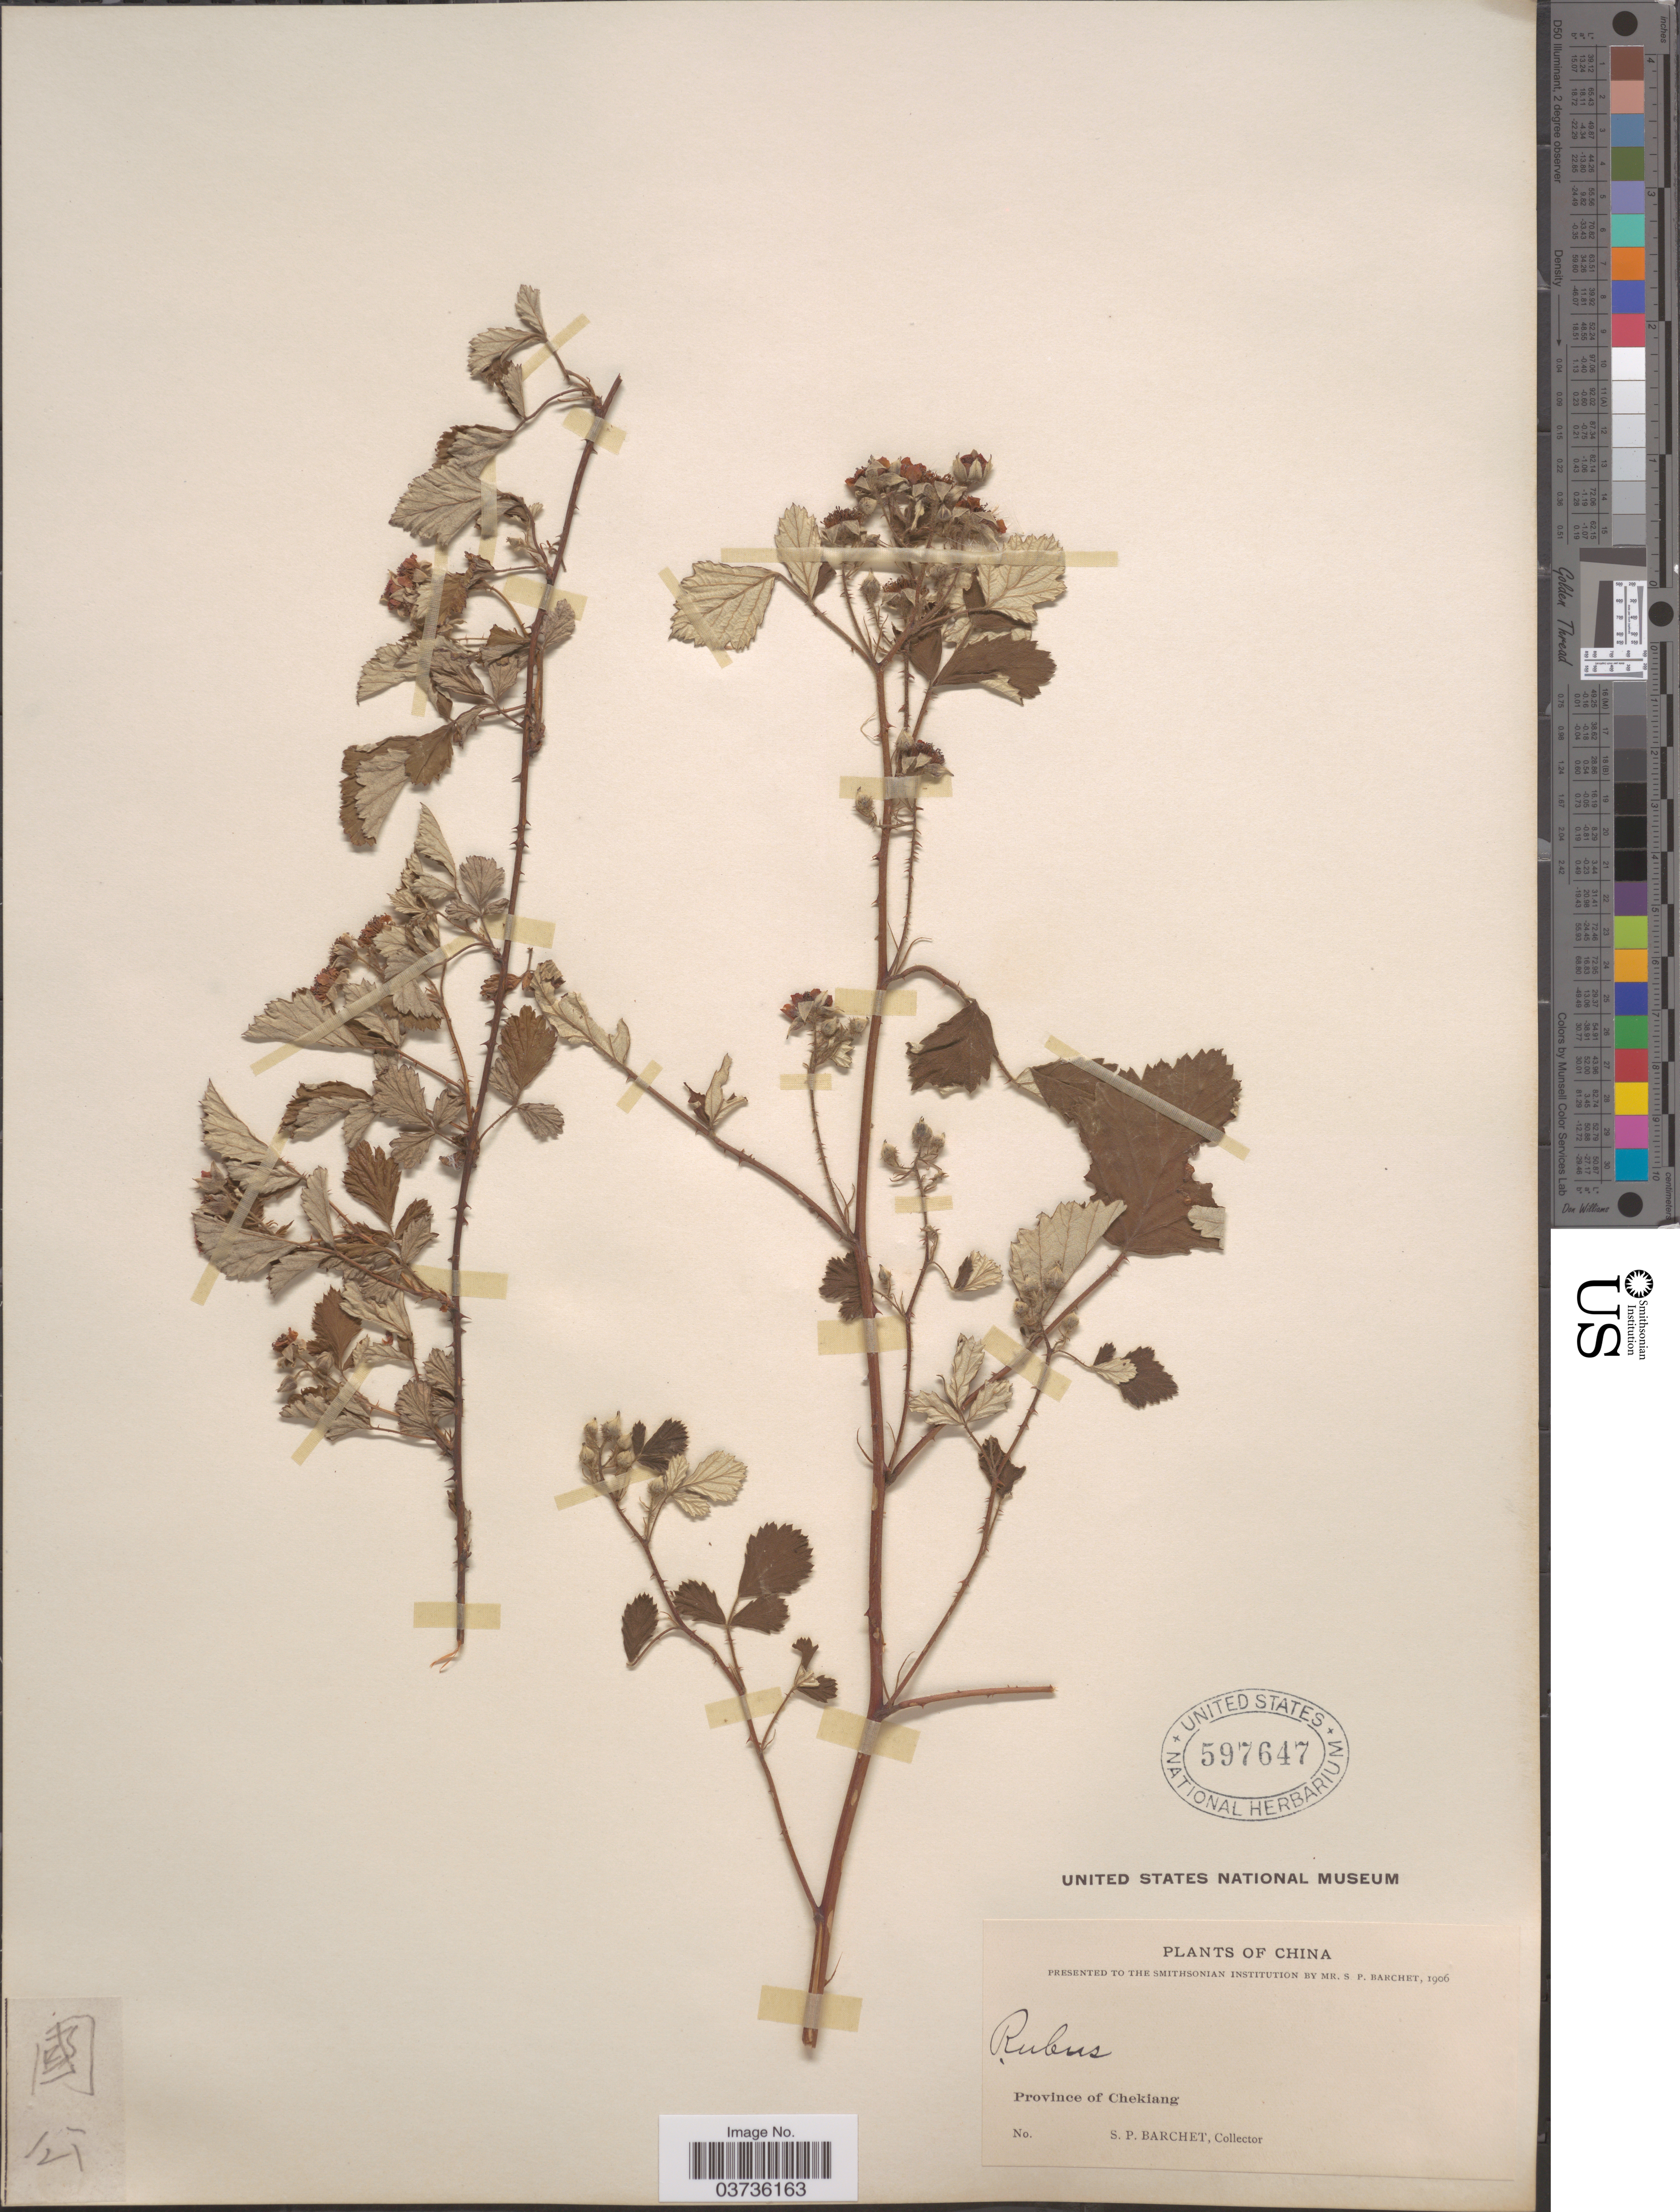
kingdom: Plantae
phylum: Tracheophyta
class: Magnoliopsida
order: Rosales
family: Rosaceae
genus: Rubus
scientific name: Rubus parvifolius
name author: L.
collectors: S. P. Barchet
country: China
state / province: Zhejiang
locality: Province of Chekiang.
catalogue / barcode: US 597647